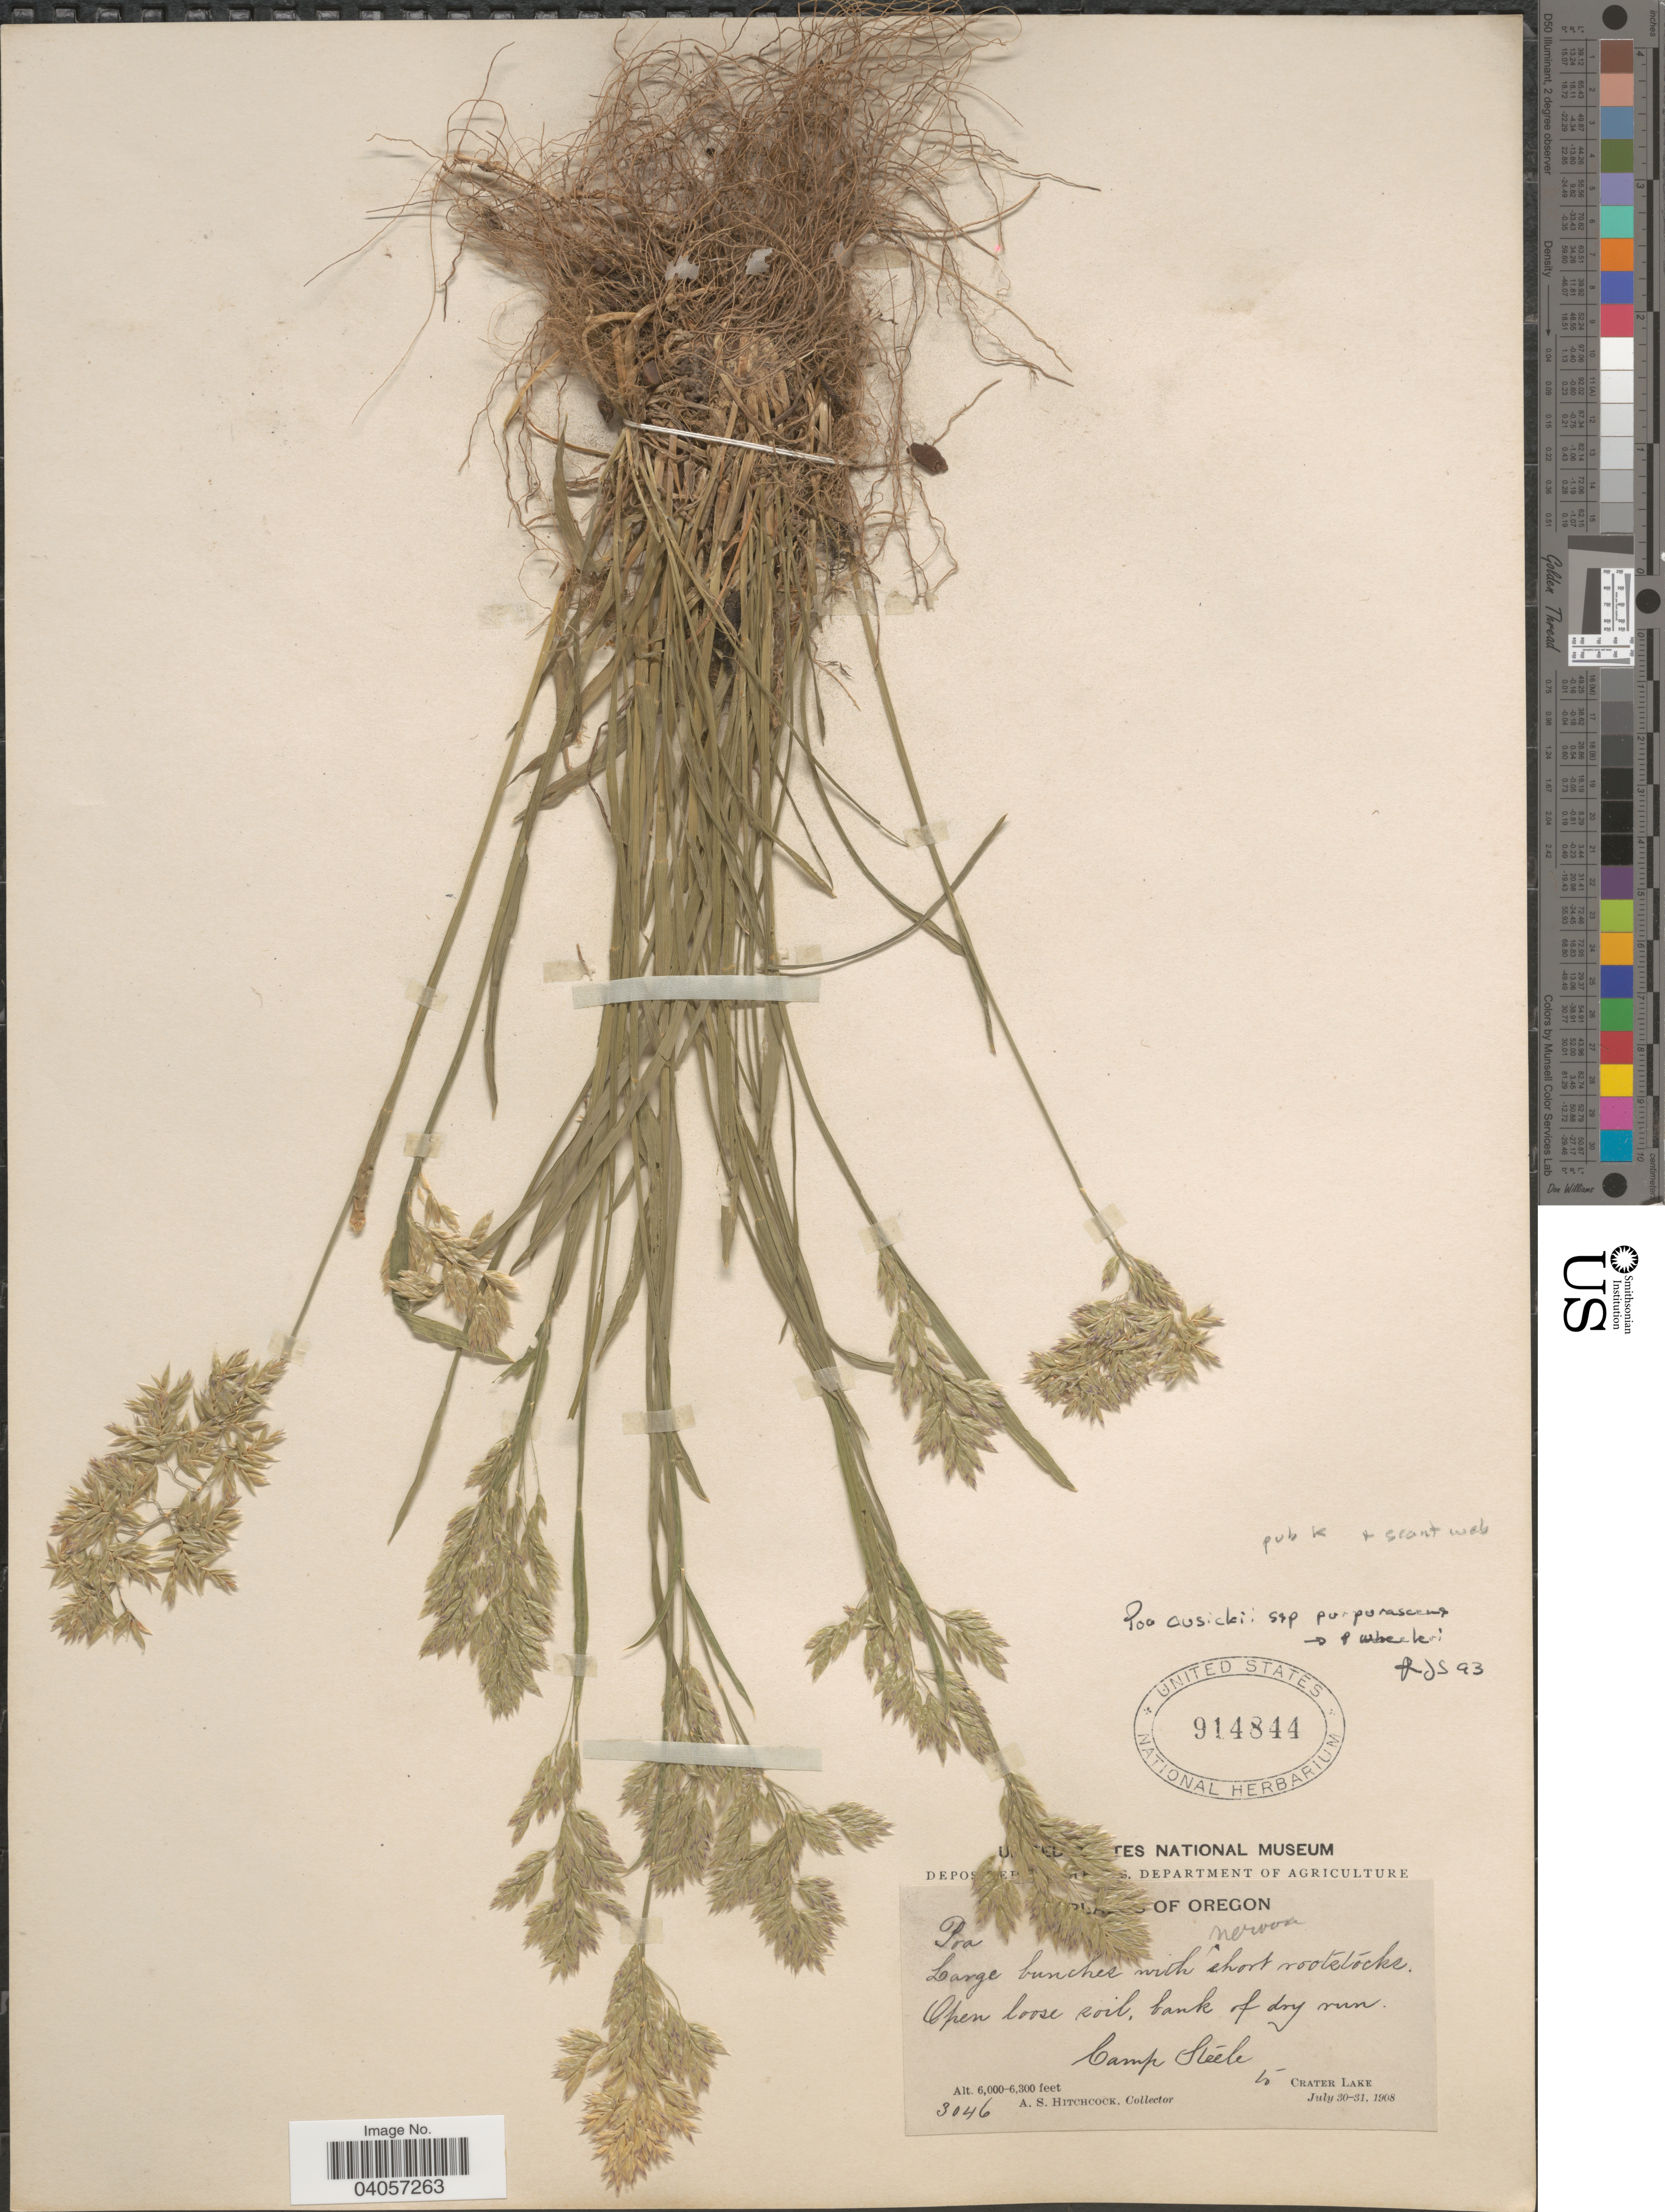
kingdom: Plantae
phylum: Tracheophyta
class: Liliopsida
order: Poales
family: Poaceae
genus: Poa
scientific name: Poa cusickii subsp. purpurascens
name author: (Vasey) Soreng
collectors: A. S. Hitchcock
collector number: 3046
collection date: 1908-07-30/1908-07-31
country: United States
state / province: Oregon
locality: Camp Steele to Crater Lake.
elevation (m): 1829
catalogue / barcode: US 914844